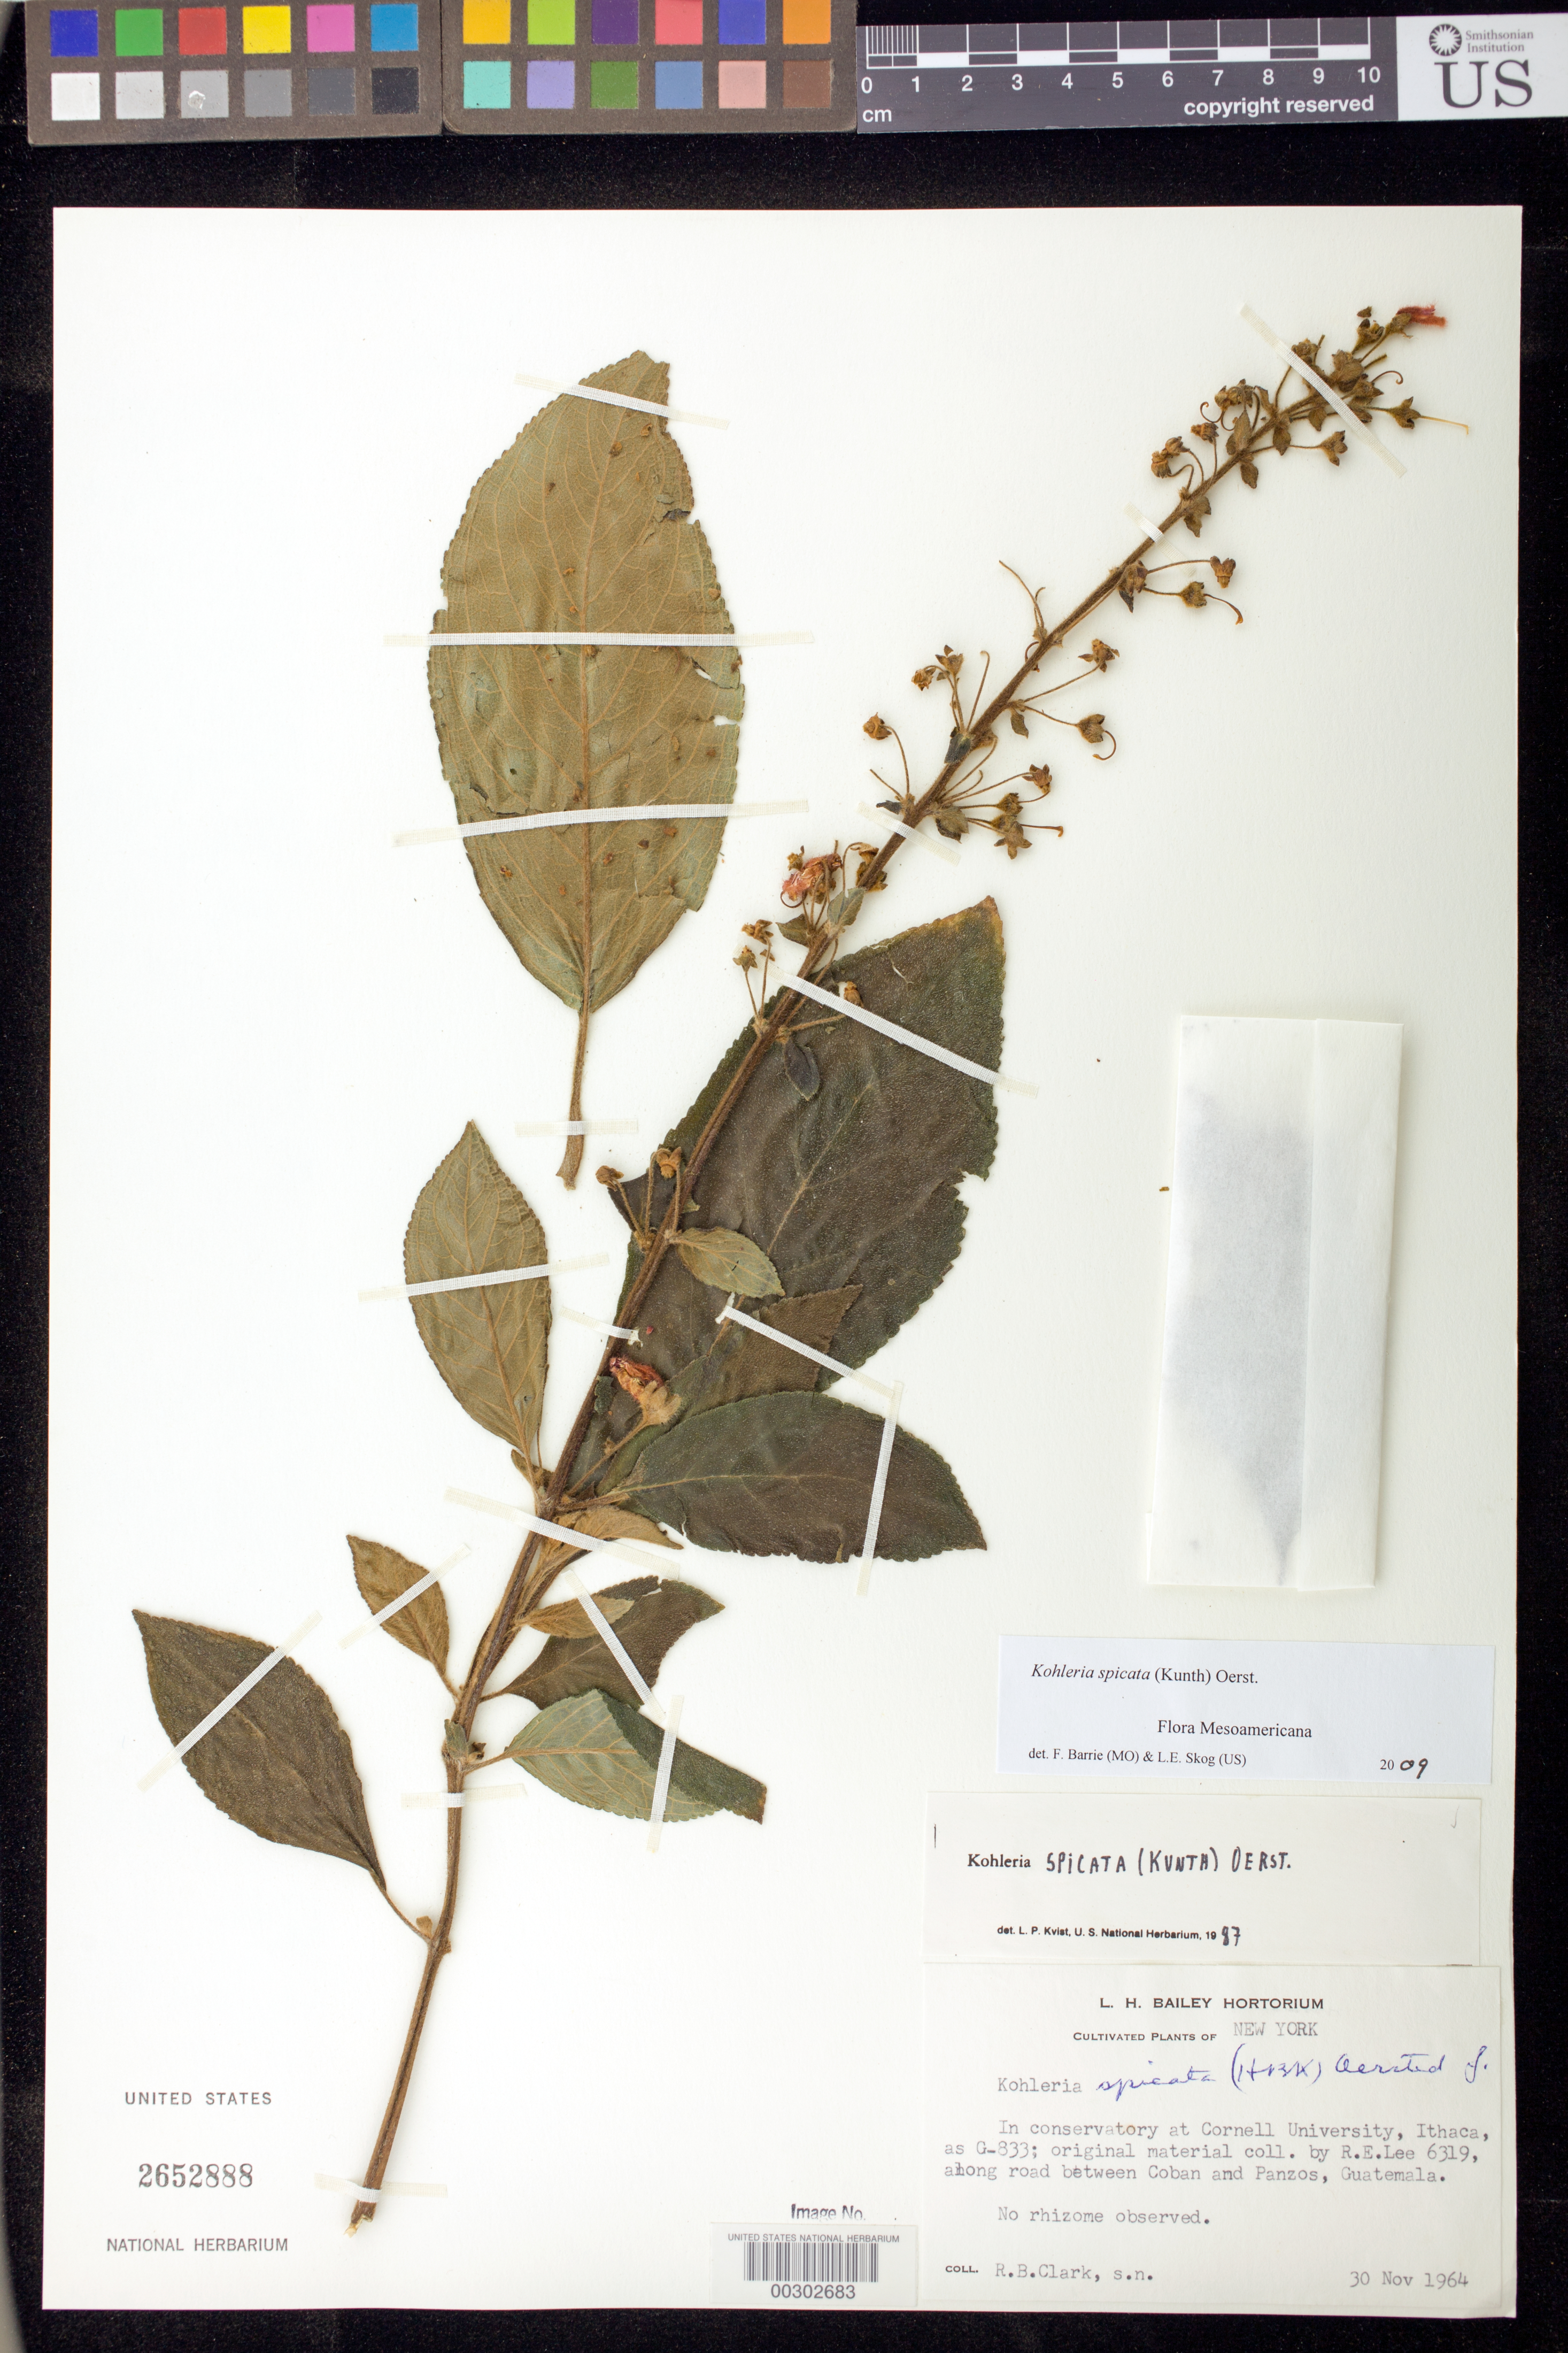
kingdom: Plantae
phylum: Tracheophyta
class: Magnoliopsida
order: Lamiales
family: Gesneriaceae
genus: Kohleria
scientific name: Kohleria spicata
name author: (Kunth) Oerst.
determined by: Skog, Laurence E.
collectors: R. B. Clark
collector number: s.n. [G-833]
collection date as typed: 30 Nov 1964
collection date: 1964-11-30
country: Guatemala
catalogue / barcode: US 2652888